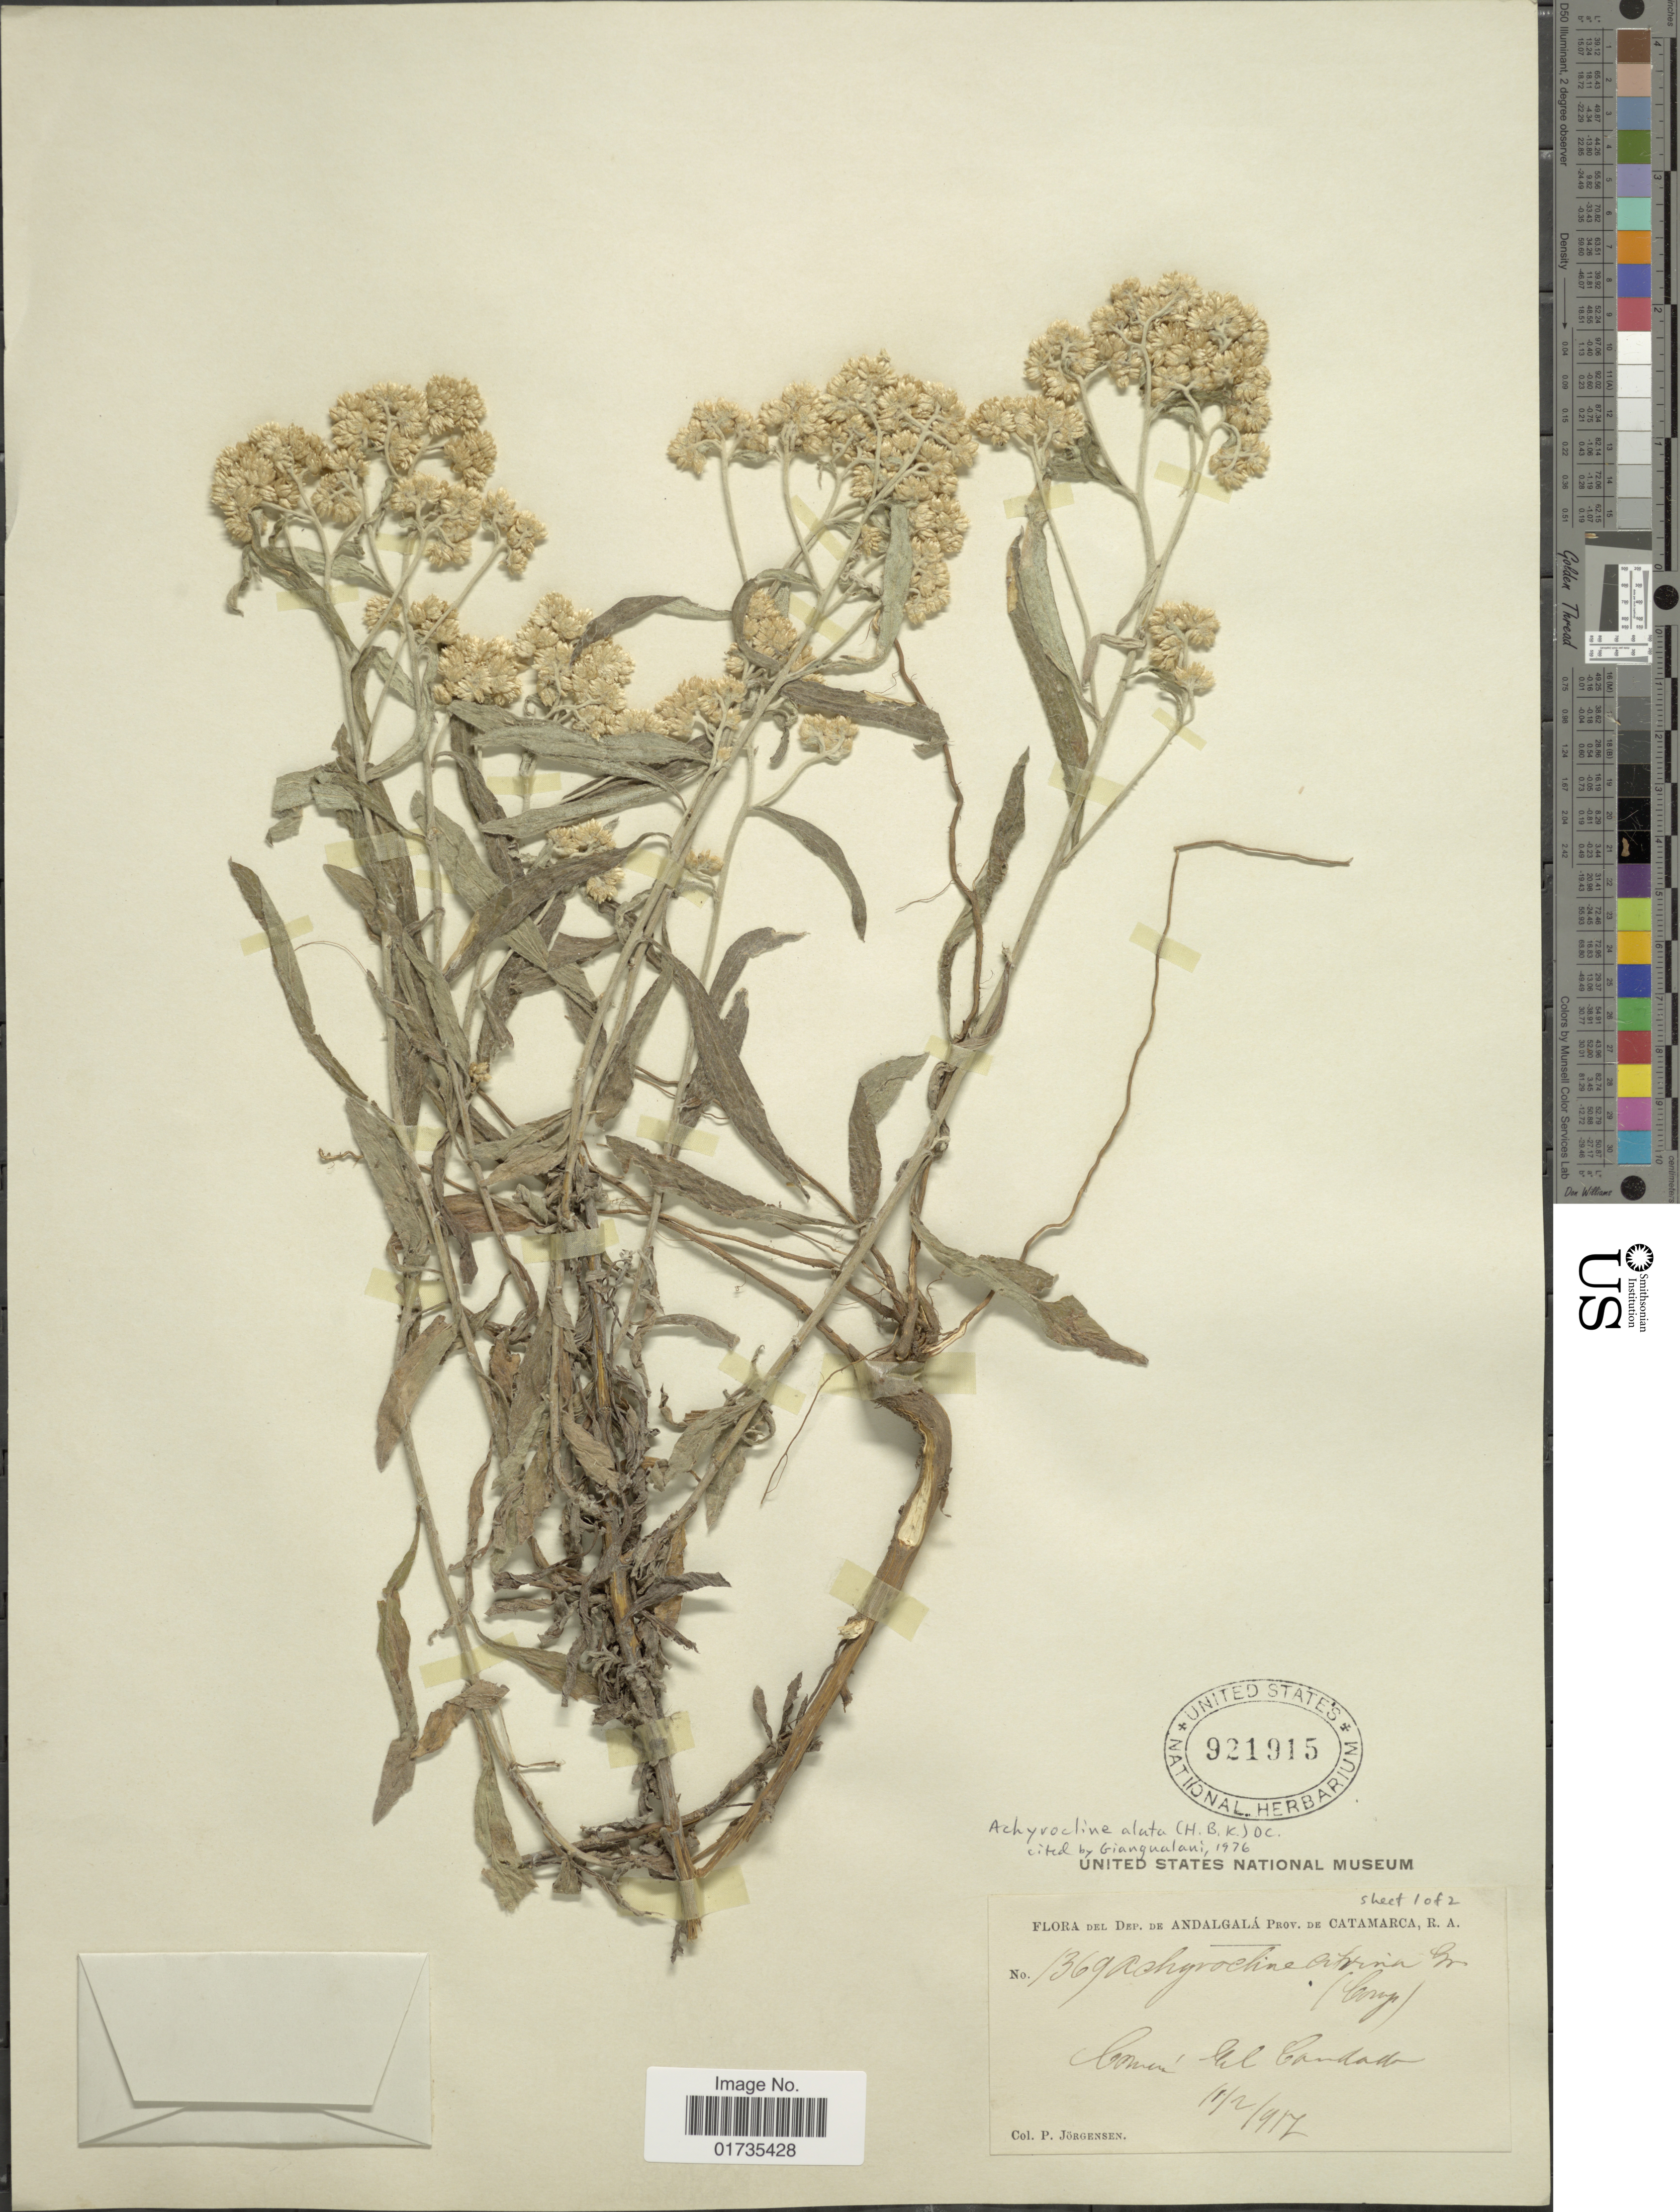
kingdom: Plantae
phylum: Tracheophyta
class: Magnoliopsida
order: Asterales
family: Asteraceae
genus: Achyrocline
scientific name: Achyrocline alata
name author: (Kunth) DC.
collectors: P. Jörgensen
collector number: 1369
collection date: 1917-02-11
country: Argentina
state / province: Catamarca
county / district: Andalgalá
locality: Comun El Candado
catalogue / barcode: US 921915